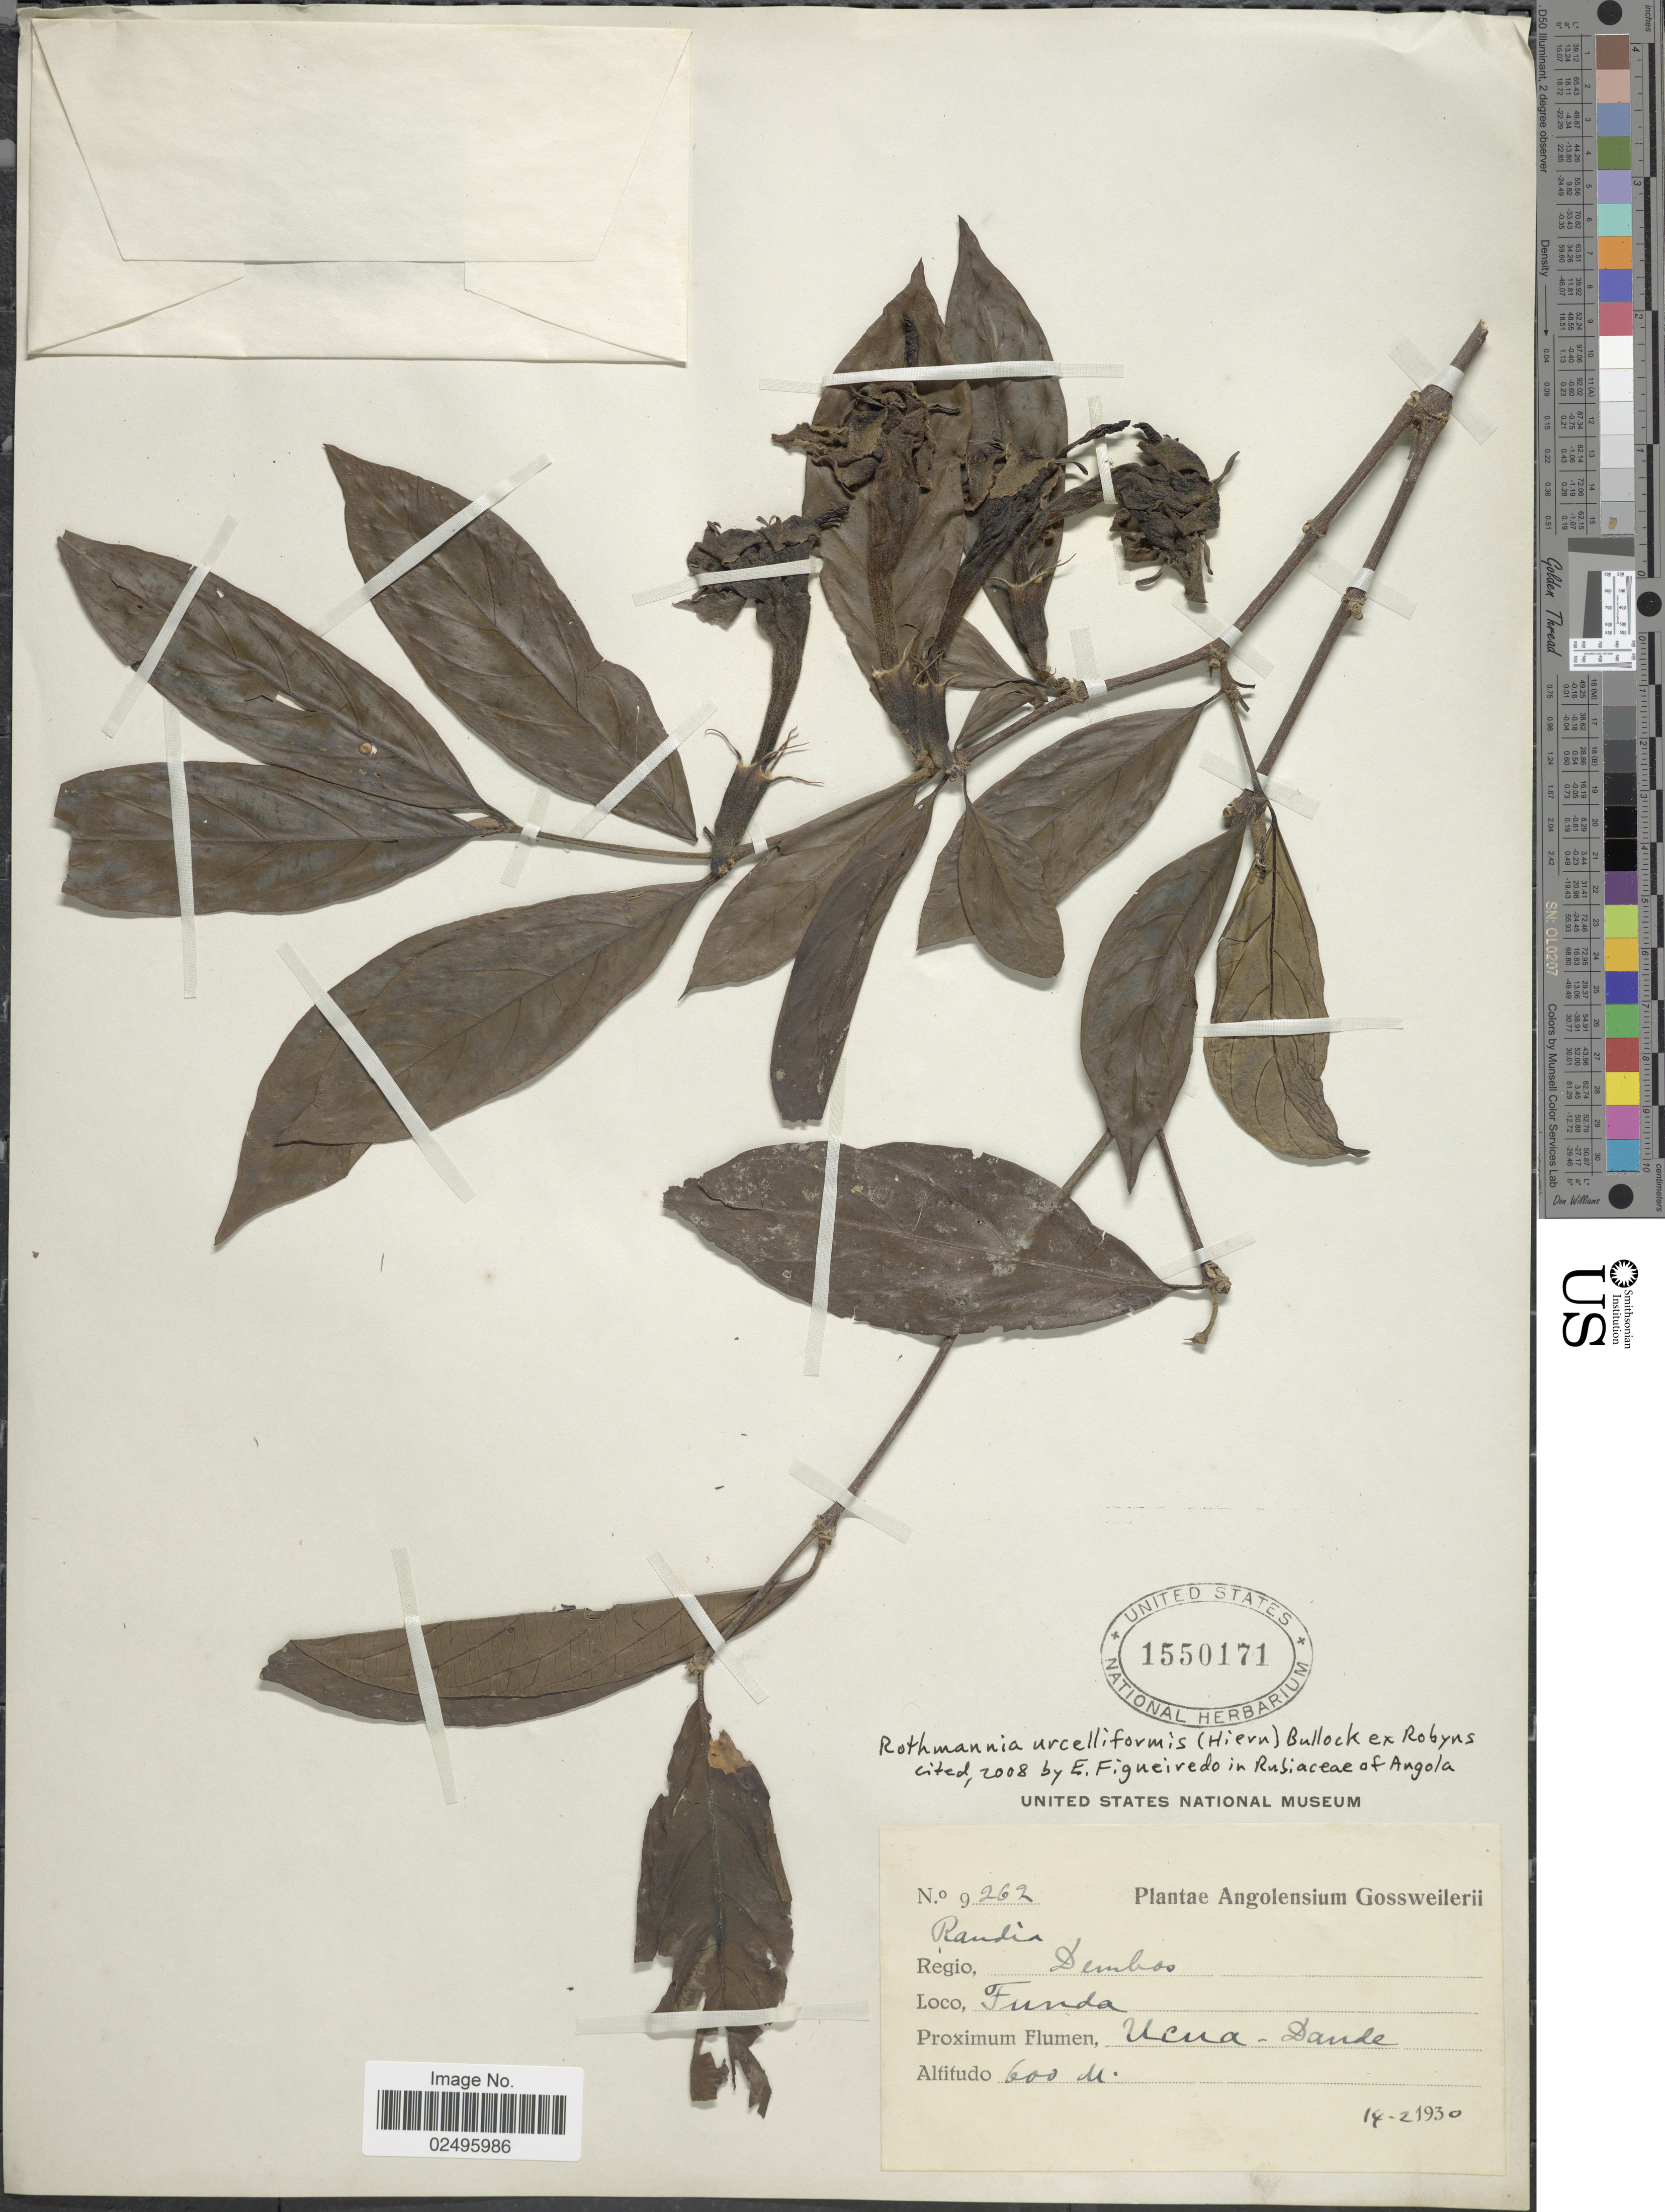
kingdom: Plantae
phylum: Tracheophyta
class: Magnoliopsida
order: Gentianales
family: Rubiaceae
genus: Rothmannia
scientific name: Rothmannia urcelliformis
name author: (Hiern) Bullock ex Robyns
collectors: -. Gossweiler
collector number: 9262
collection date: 1930-02-14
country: Angola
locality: Regio, Dembos, Loco, Funda, Proximum Flumen Ucua - Dande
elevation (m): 600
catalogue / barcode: US 1550171